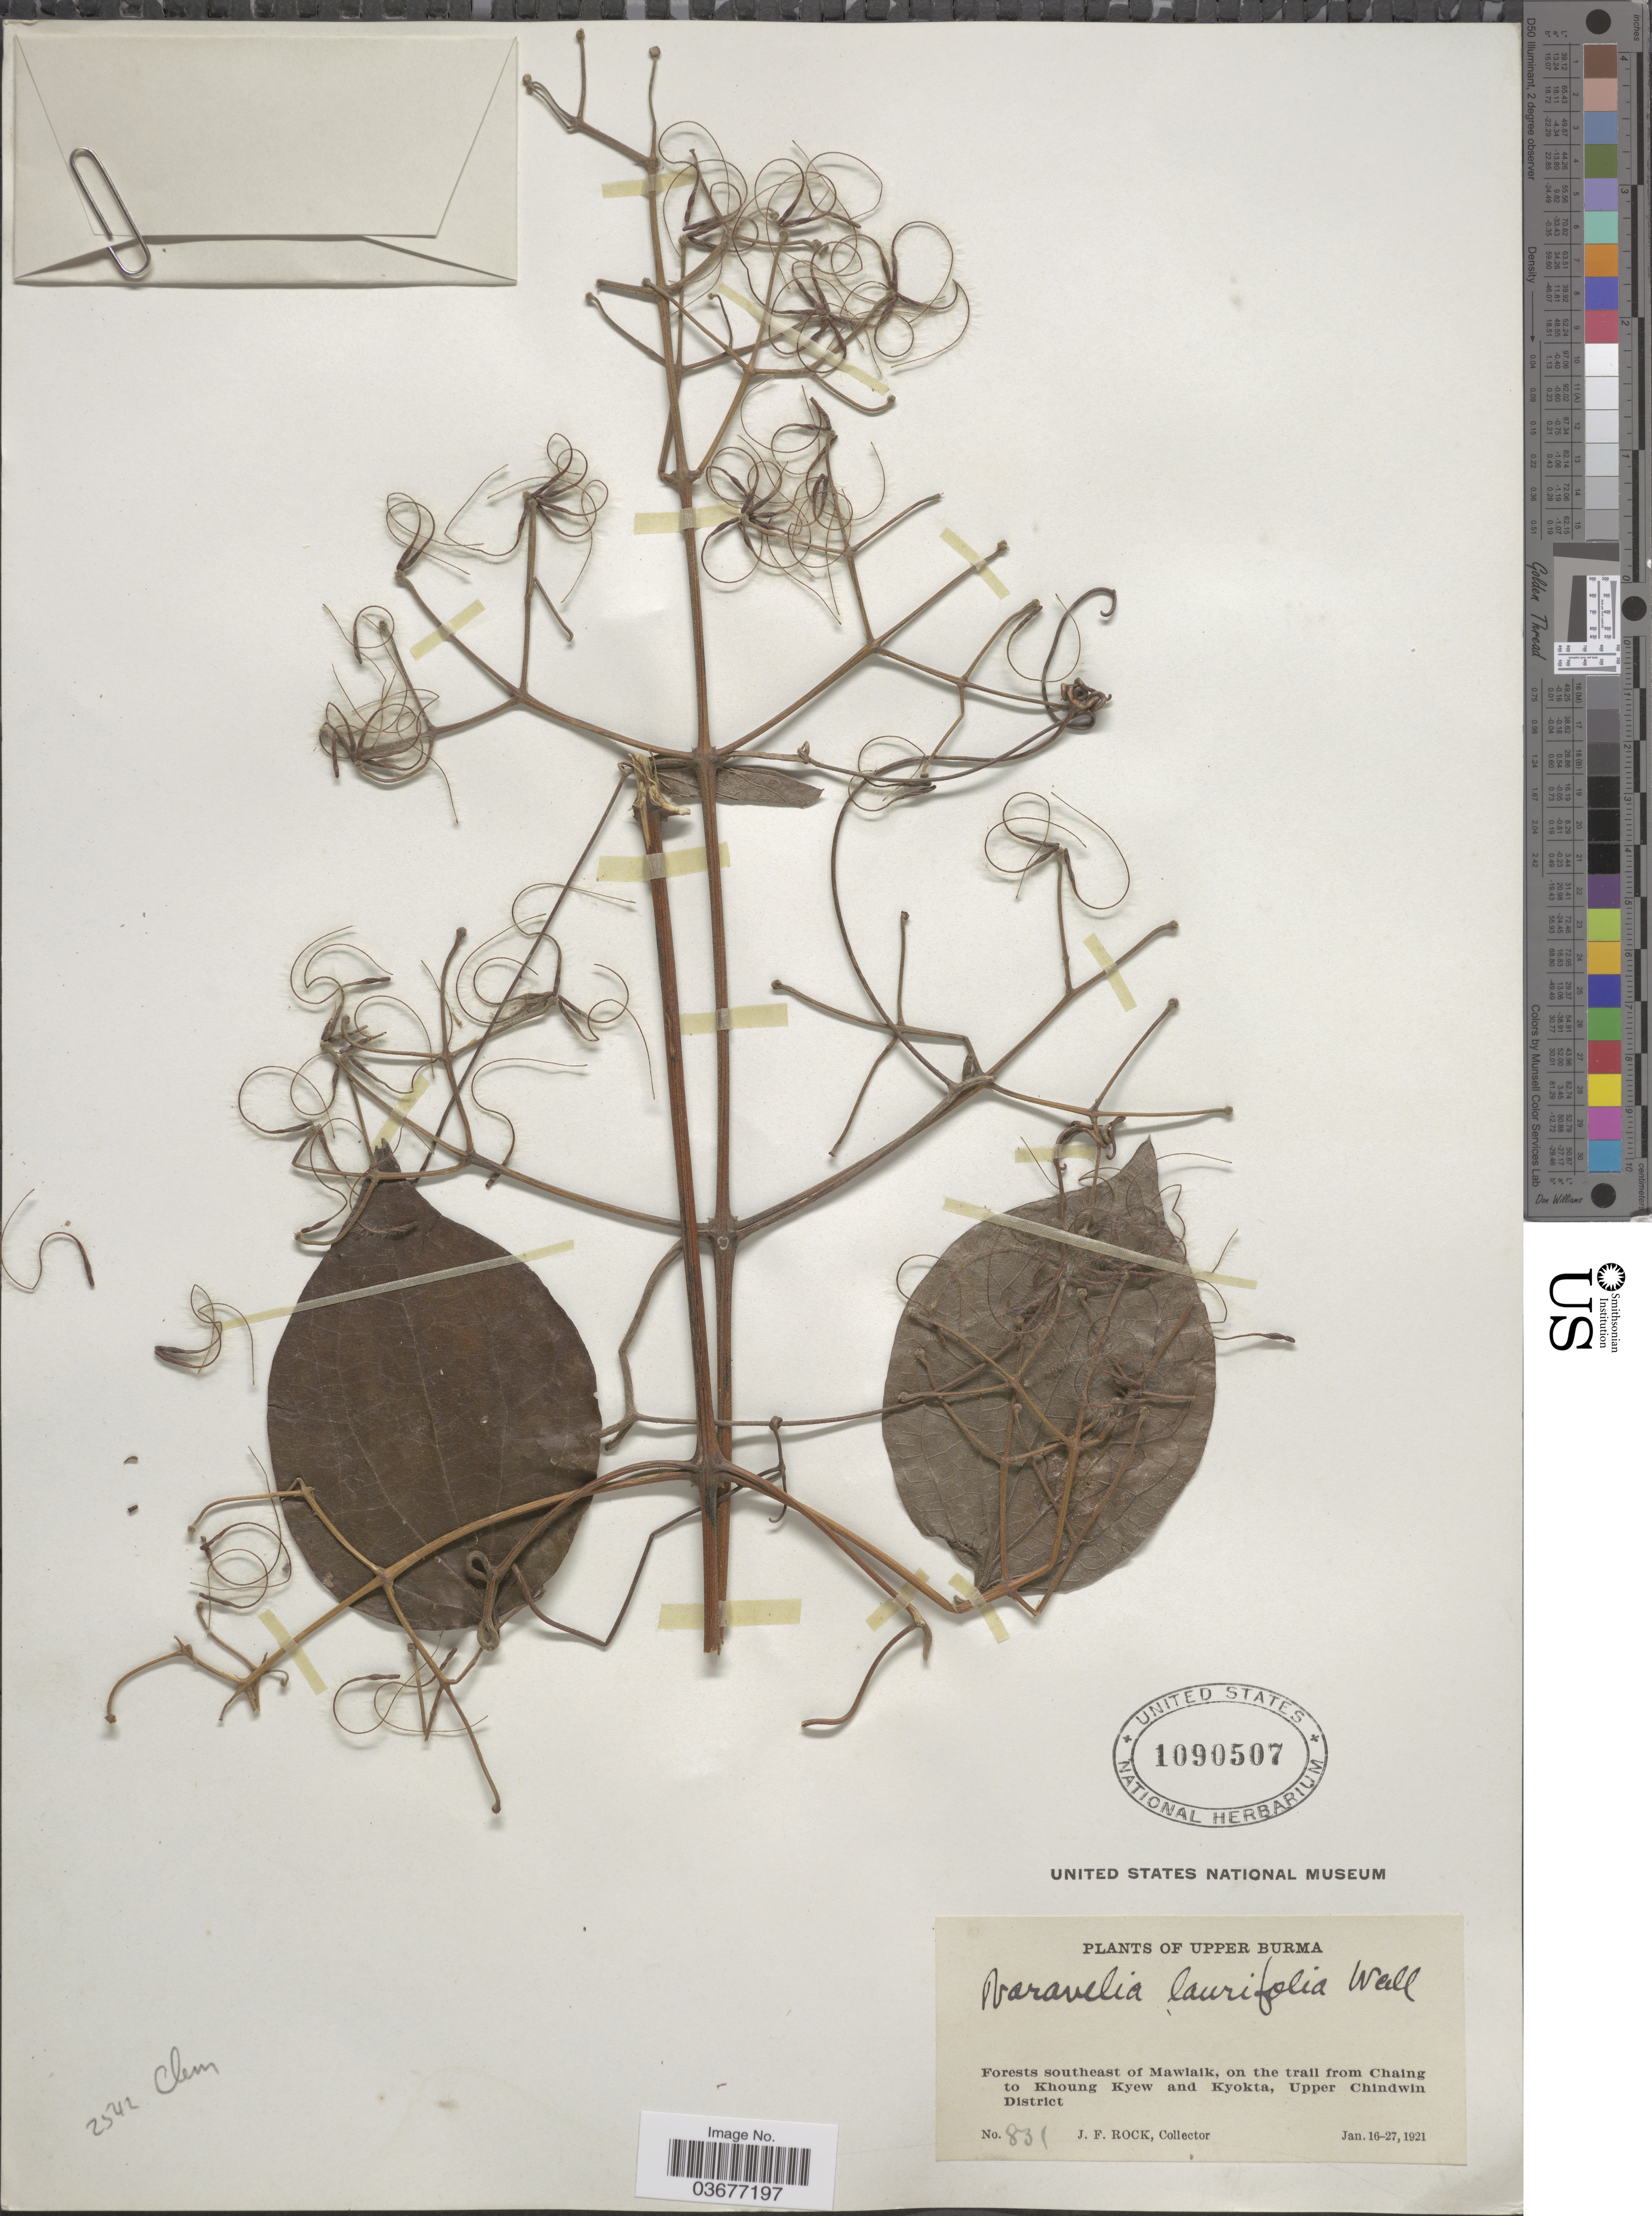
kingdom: Plantae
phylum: Tracheophyta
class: Magnoliopsida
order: Ranunculales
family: Ranunculaceae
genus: Clematis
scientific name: Clematis laurifolia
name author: Wall. ex Hook. f.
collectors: J. Rock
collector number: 831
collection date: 1921-01-16/1921-01-27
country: Myanmar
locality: Upper Burma. Forests southeast of Mawlaik, on the trail from Chaing to Khoung Kyew and Kyota, upper Chindwin District.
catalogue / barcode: US 1090507